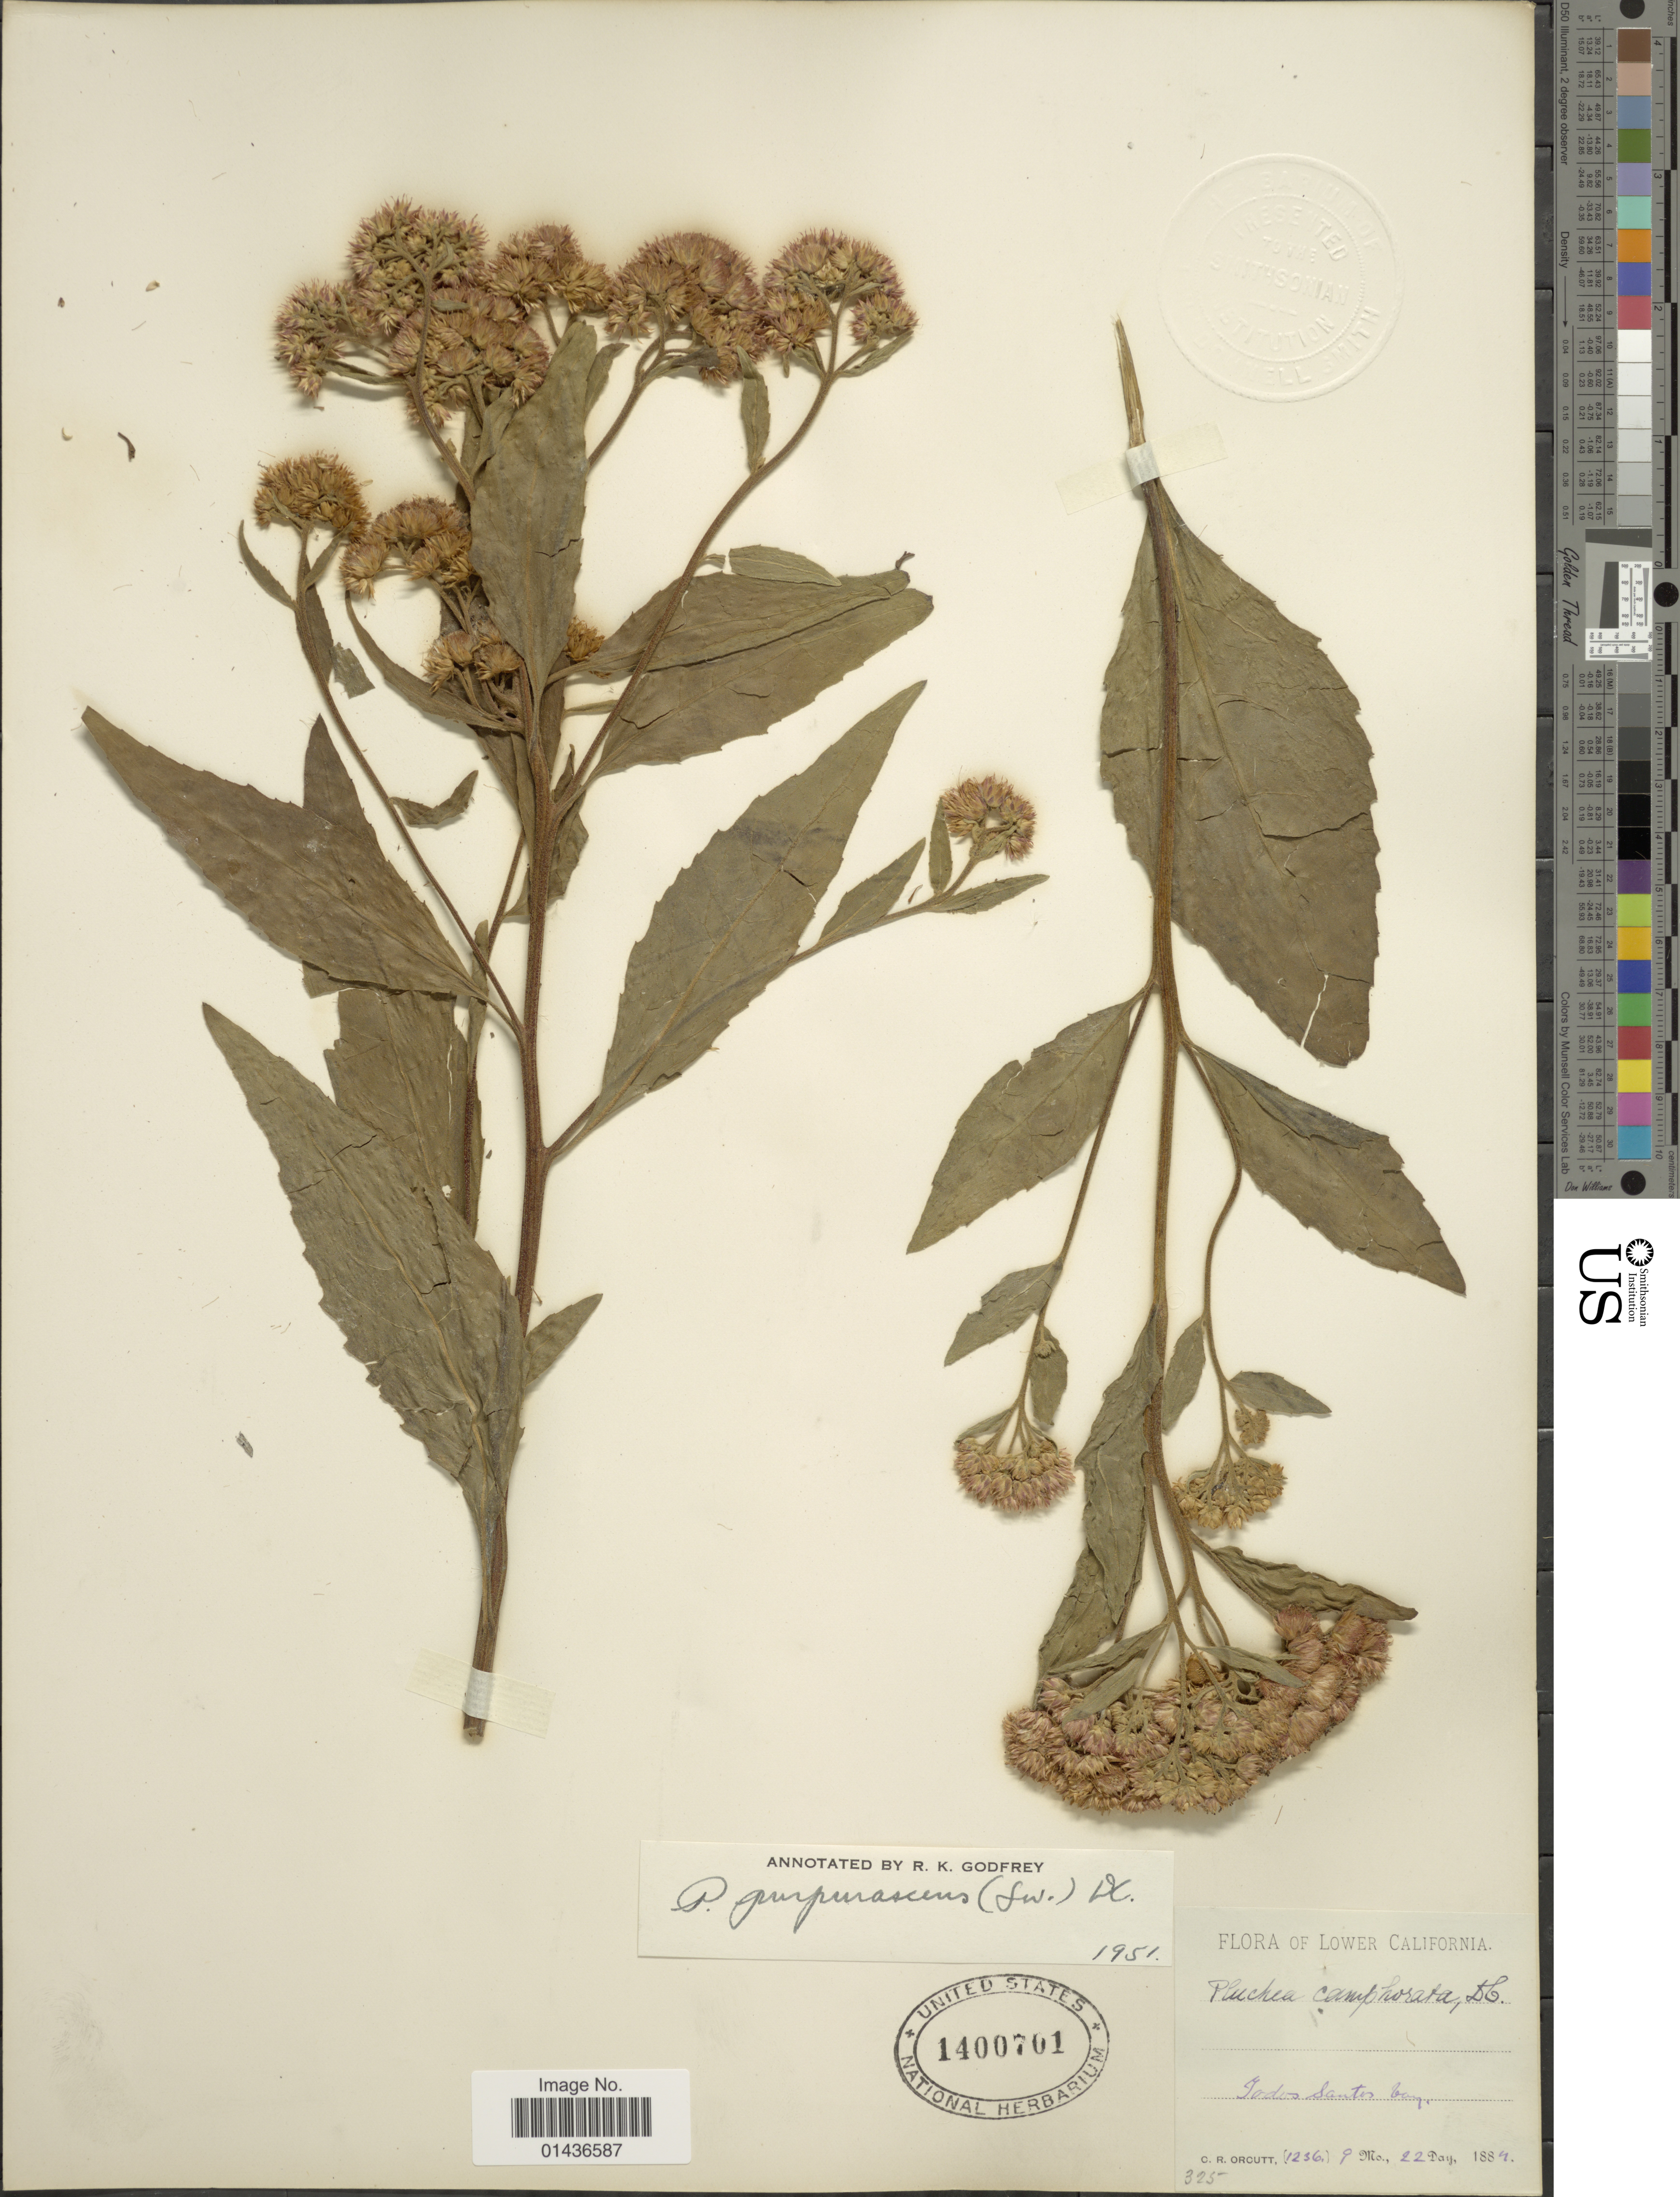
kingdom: Plantae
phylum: Tracheophyta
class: Magnoliopsida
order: Asterales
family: Asteraceae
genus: Pluchea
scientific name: Pluchea odorata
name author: (L.) Cass.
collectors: C. R. Orcutt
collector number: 1236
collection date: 1884-09-22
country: Mexico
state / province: Baja California Sur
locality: Lower California, Todos Santos bay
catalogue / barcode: US 1400701